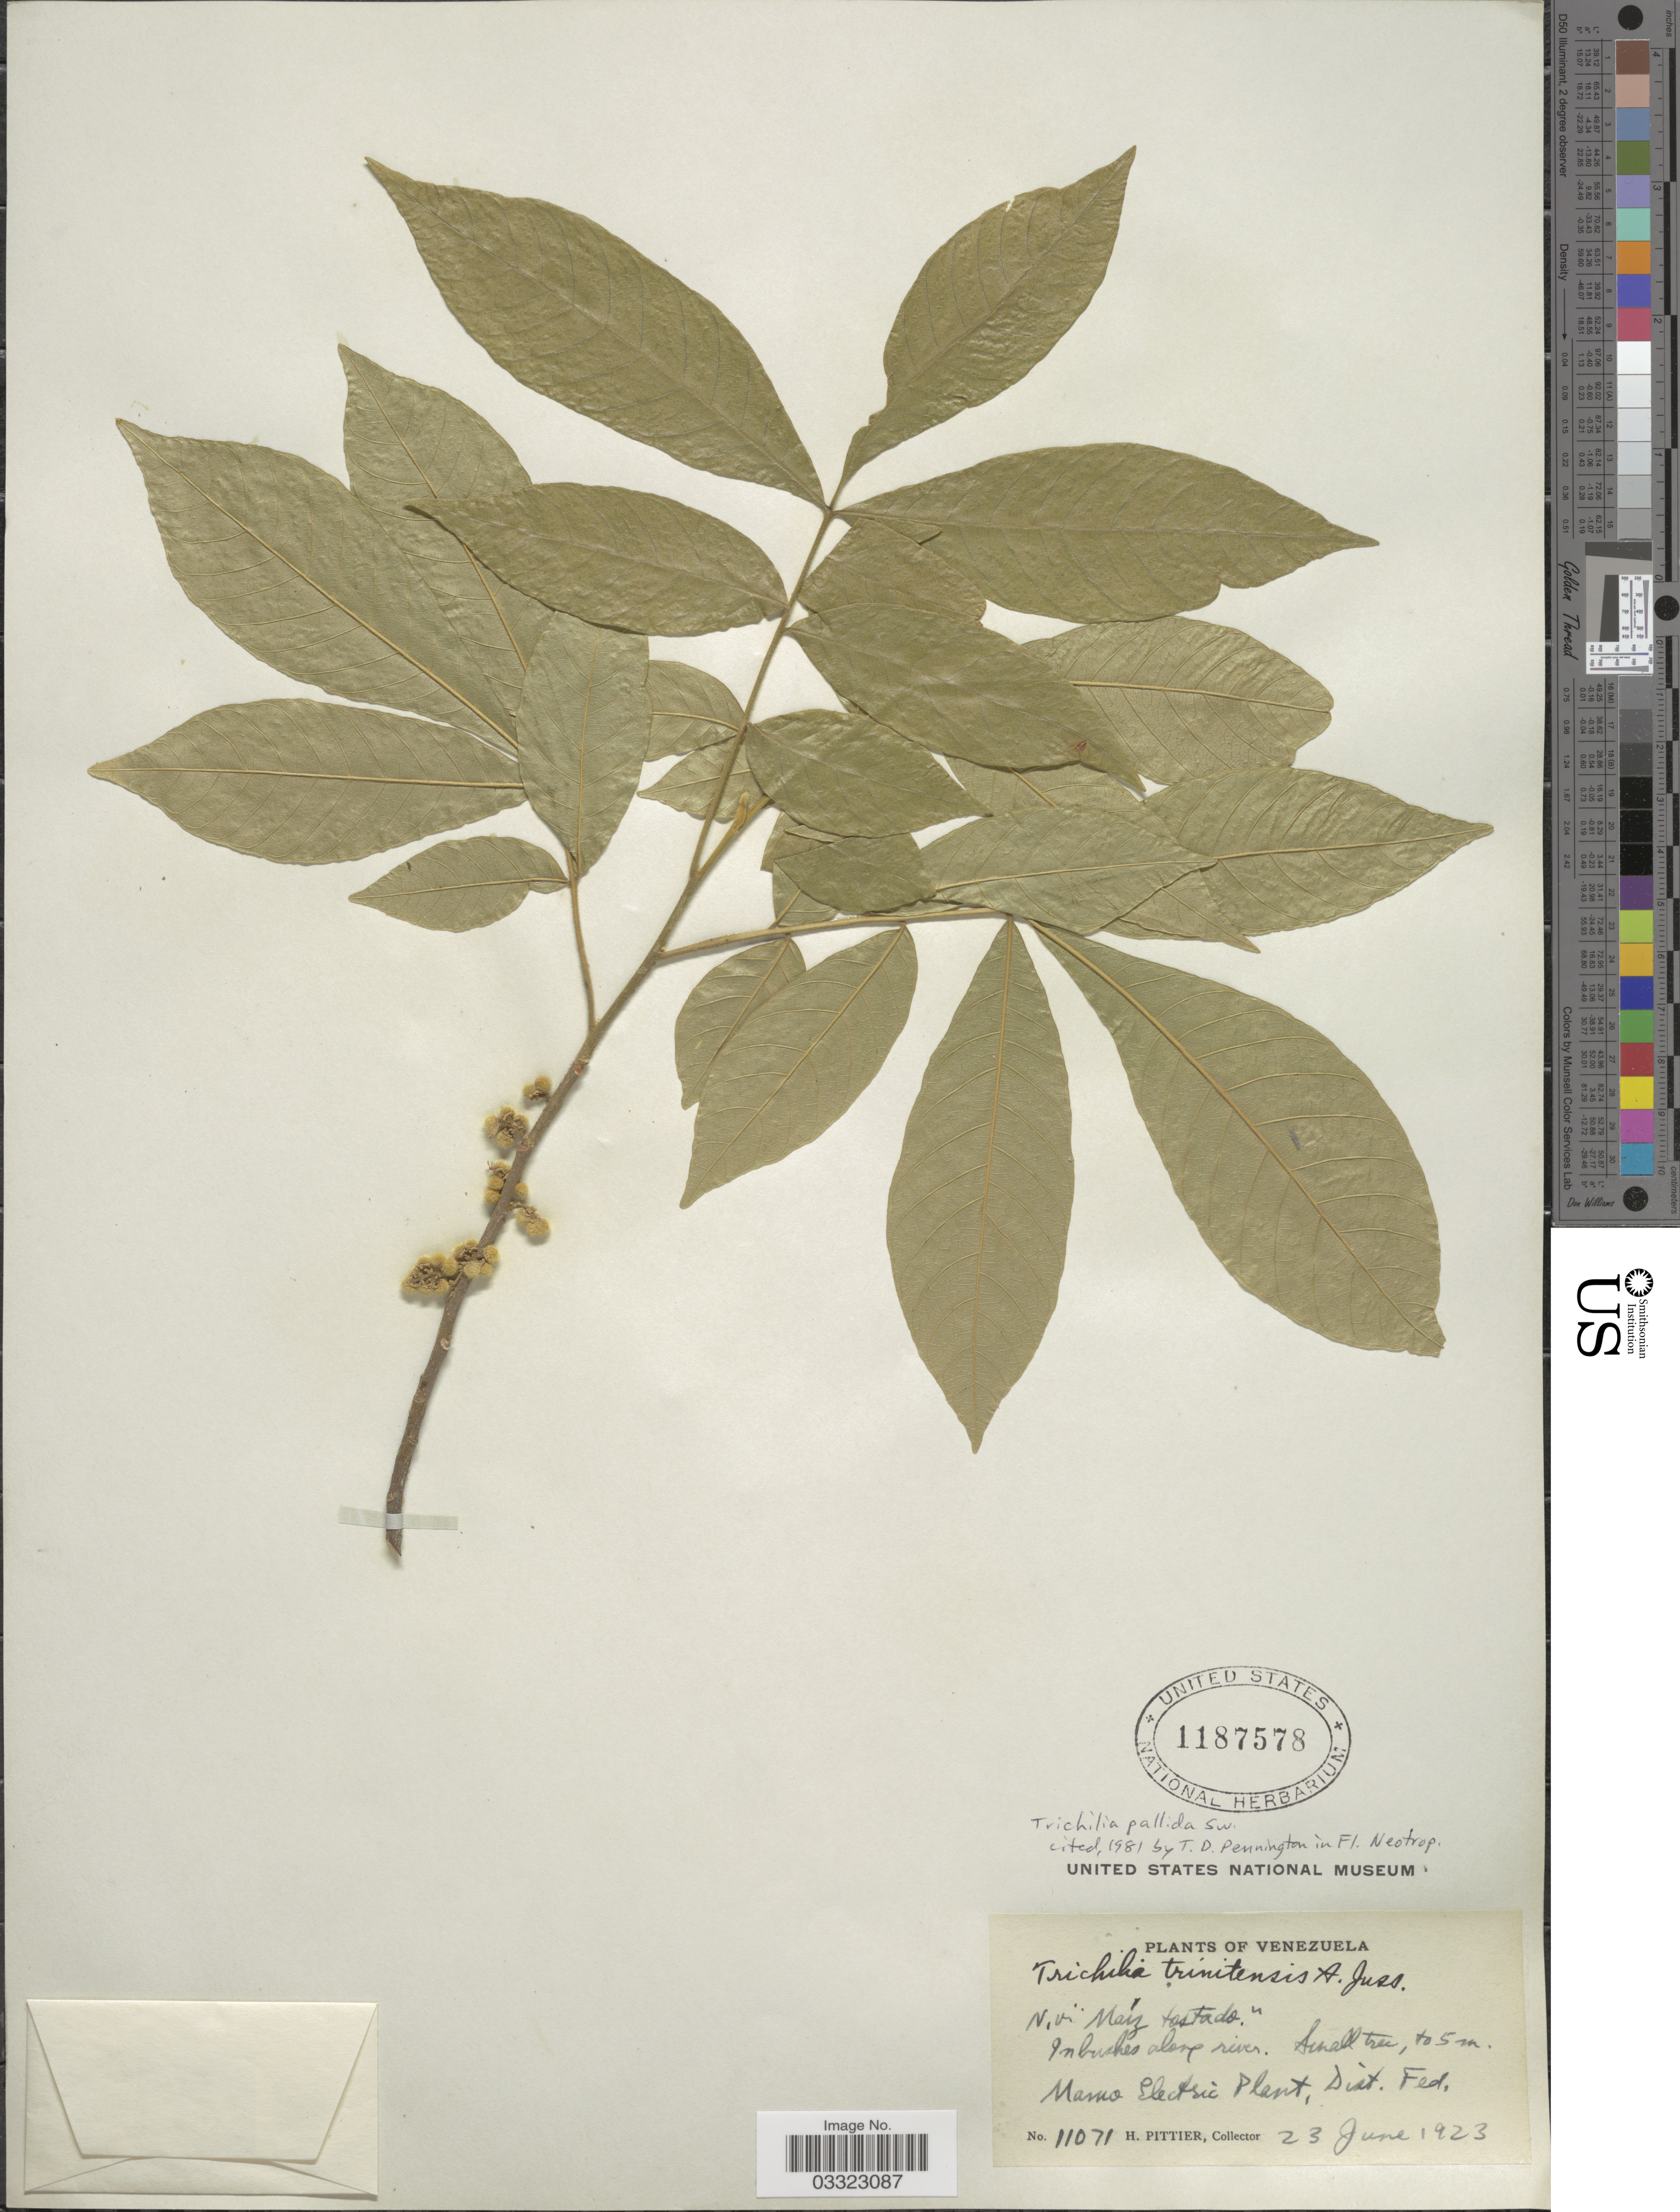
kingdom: Plantae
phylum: Tracheophyta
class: Magnoliopsida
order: Sapindales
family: Meliaceae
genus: Trichilia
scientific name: Trichilia pallida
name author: Sw.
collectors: H. F. Pittier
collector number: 11071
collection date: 1923-06-23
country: Venezuela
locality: Dist. Fed.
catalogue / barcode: US 1187578